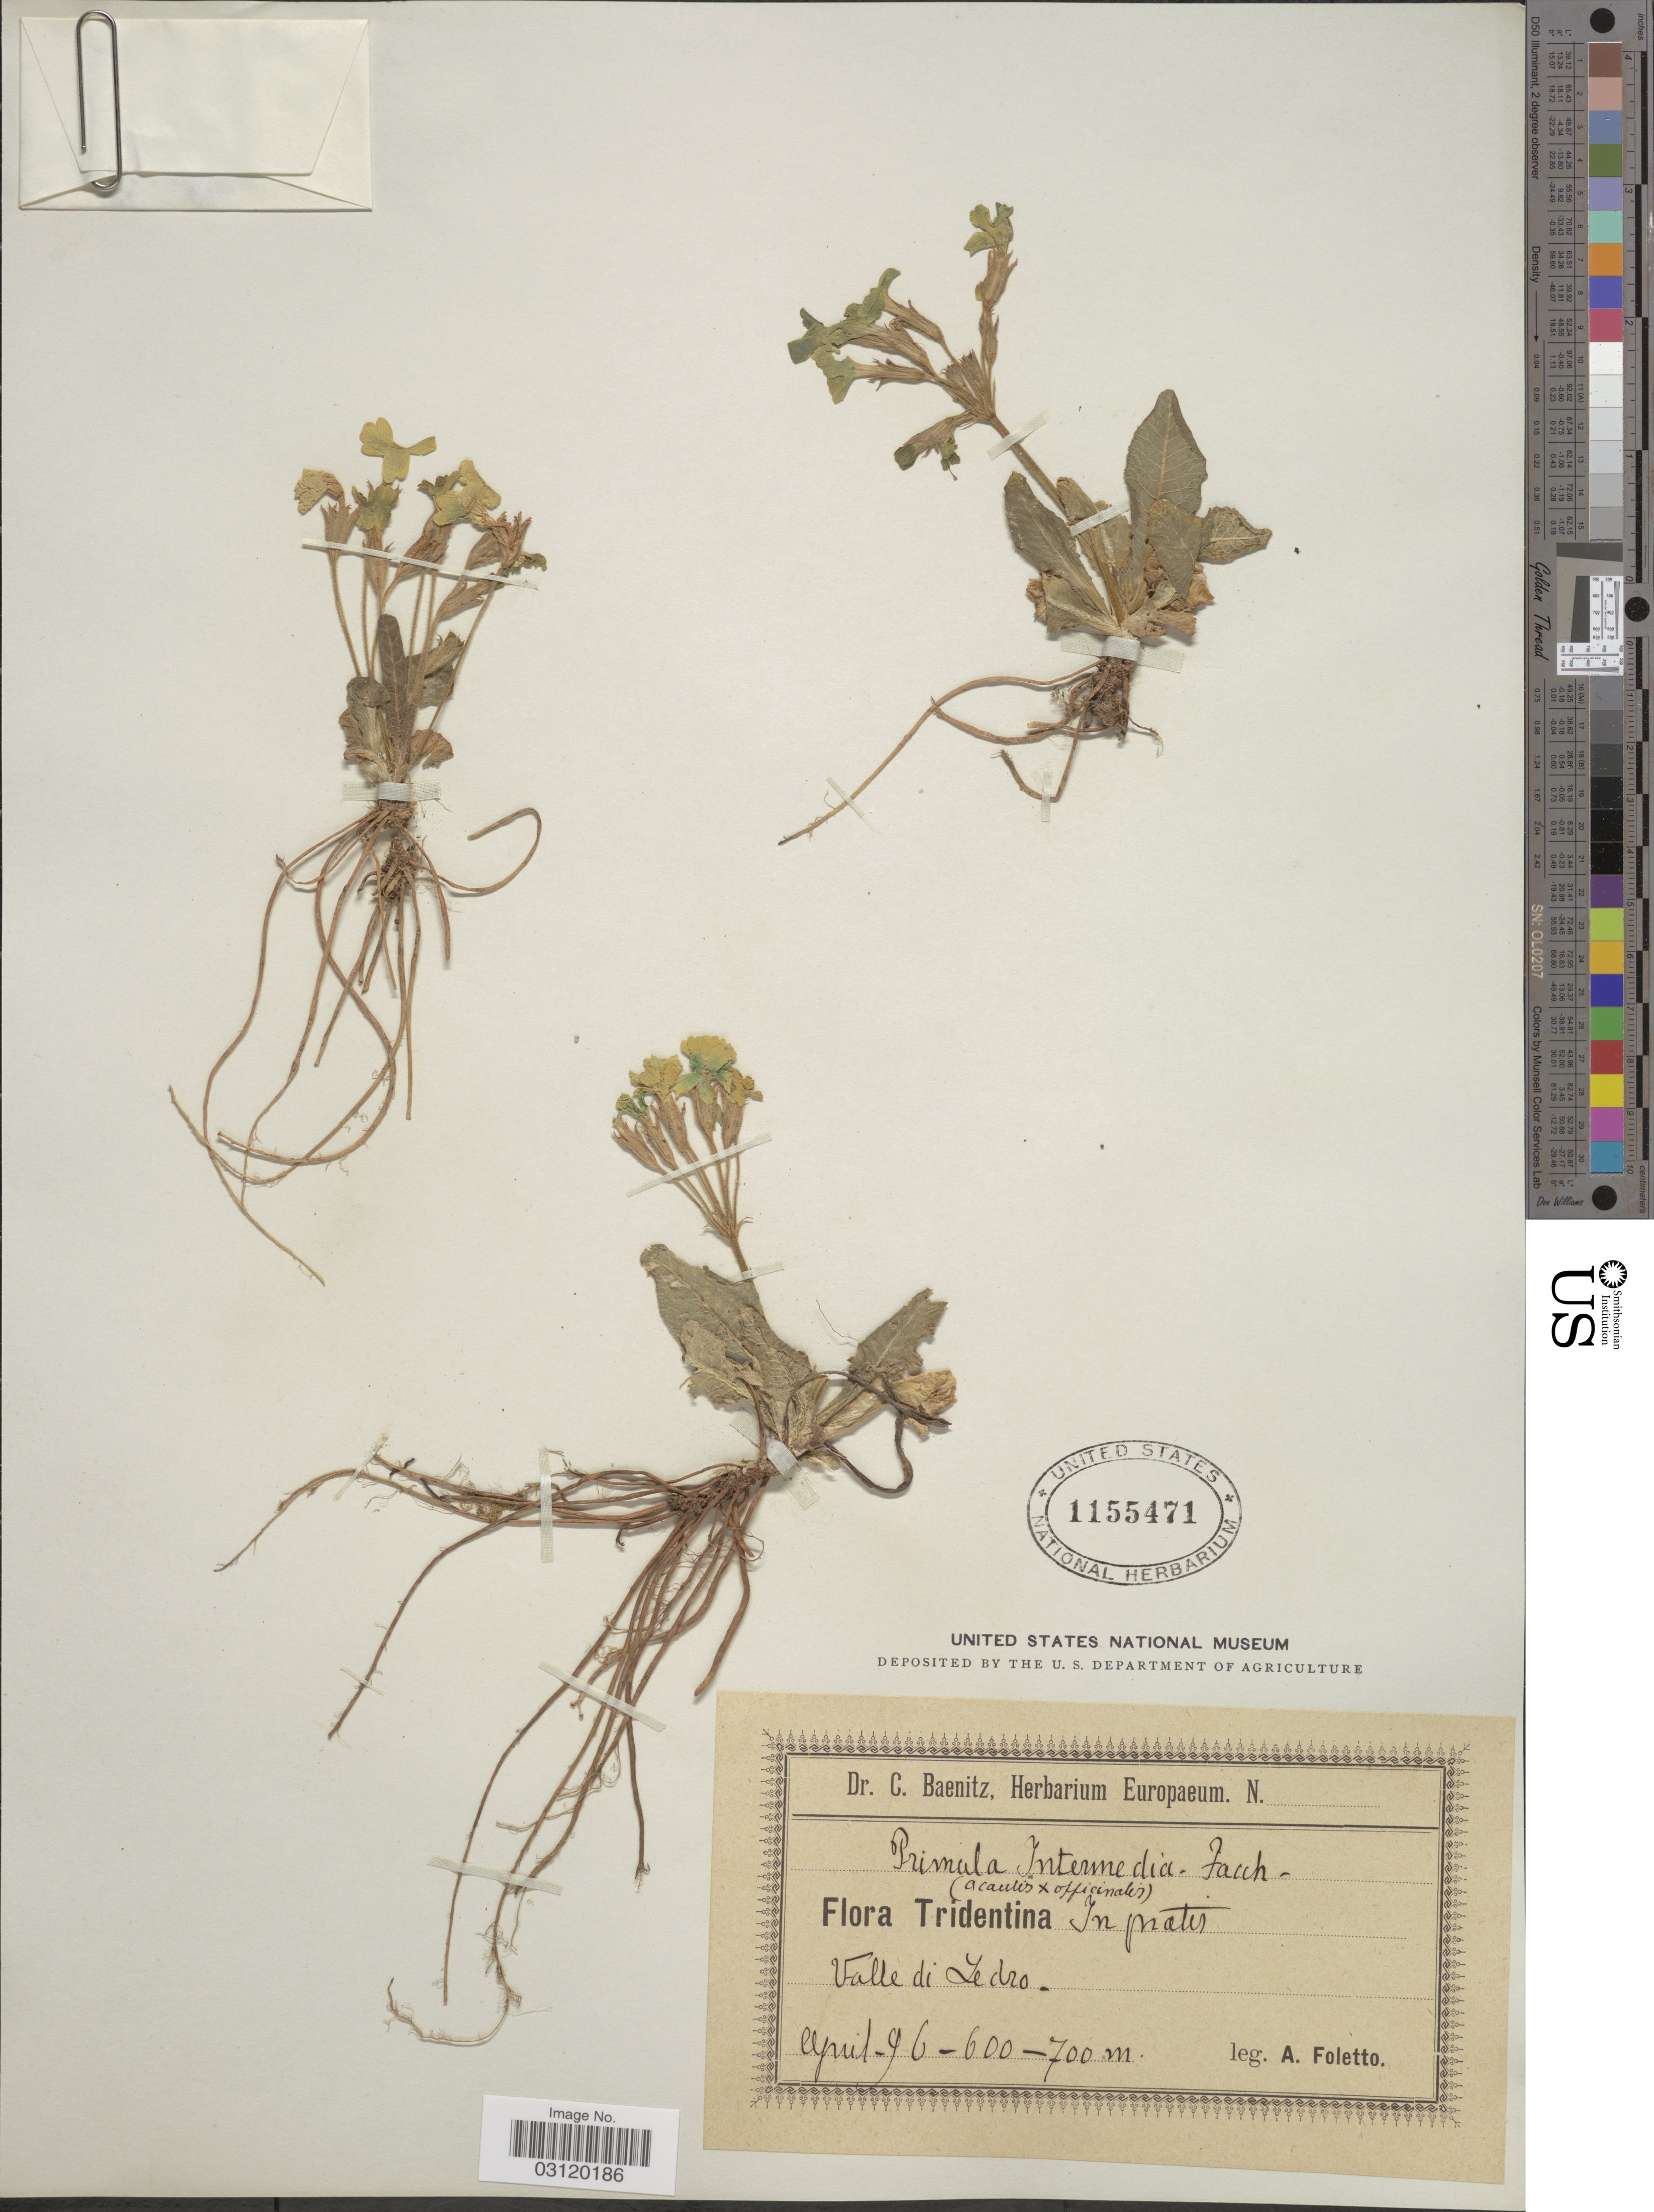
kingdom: Plantae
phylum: Tracheophyta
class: Magnoliopsida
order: Ericales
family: Primulaceae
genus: Primula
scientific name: Primula integrifolia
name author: L.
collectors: A. Foletto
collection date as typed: Transcribed d/m/y: /4/96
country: Italy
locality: Tridentina, In pratis, Valle di Ledro.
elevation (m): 600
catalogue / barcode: US 1155471